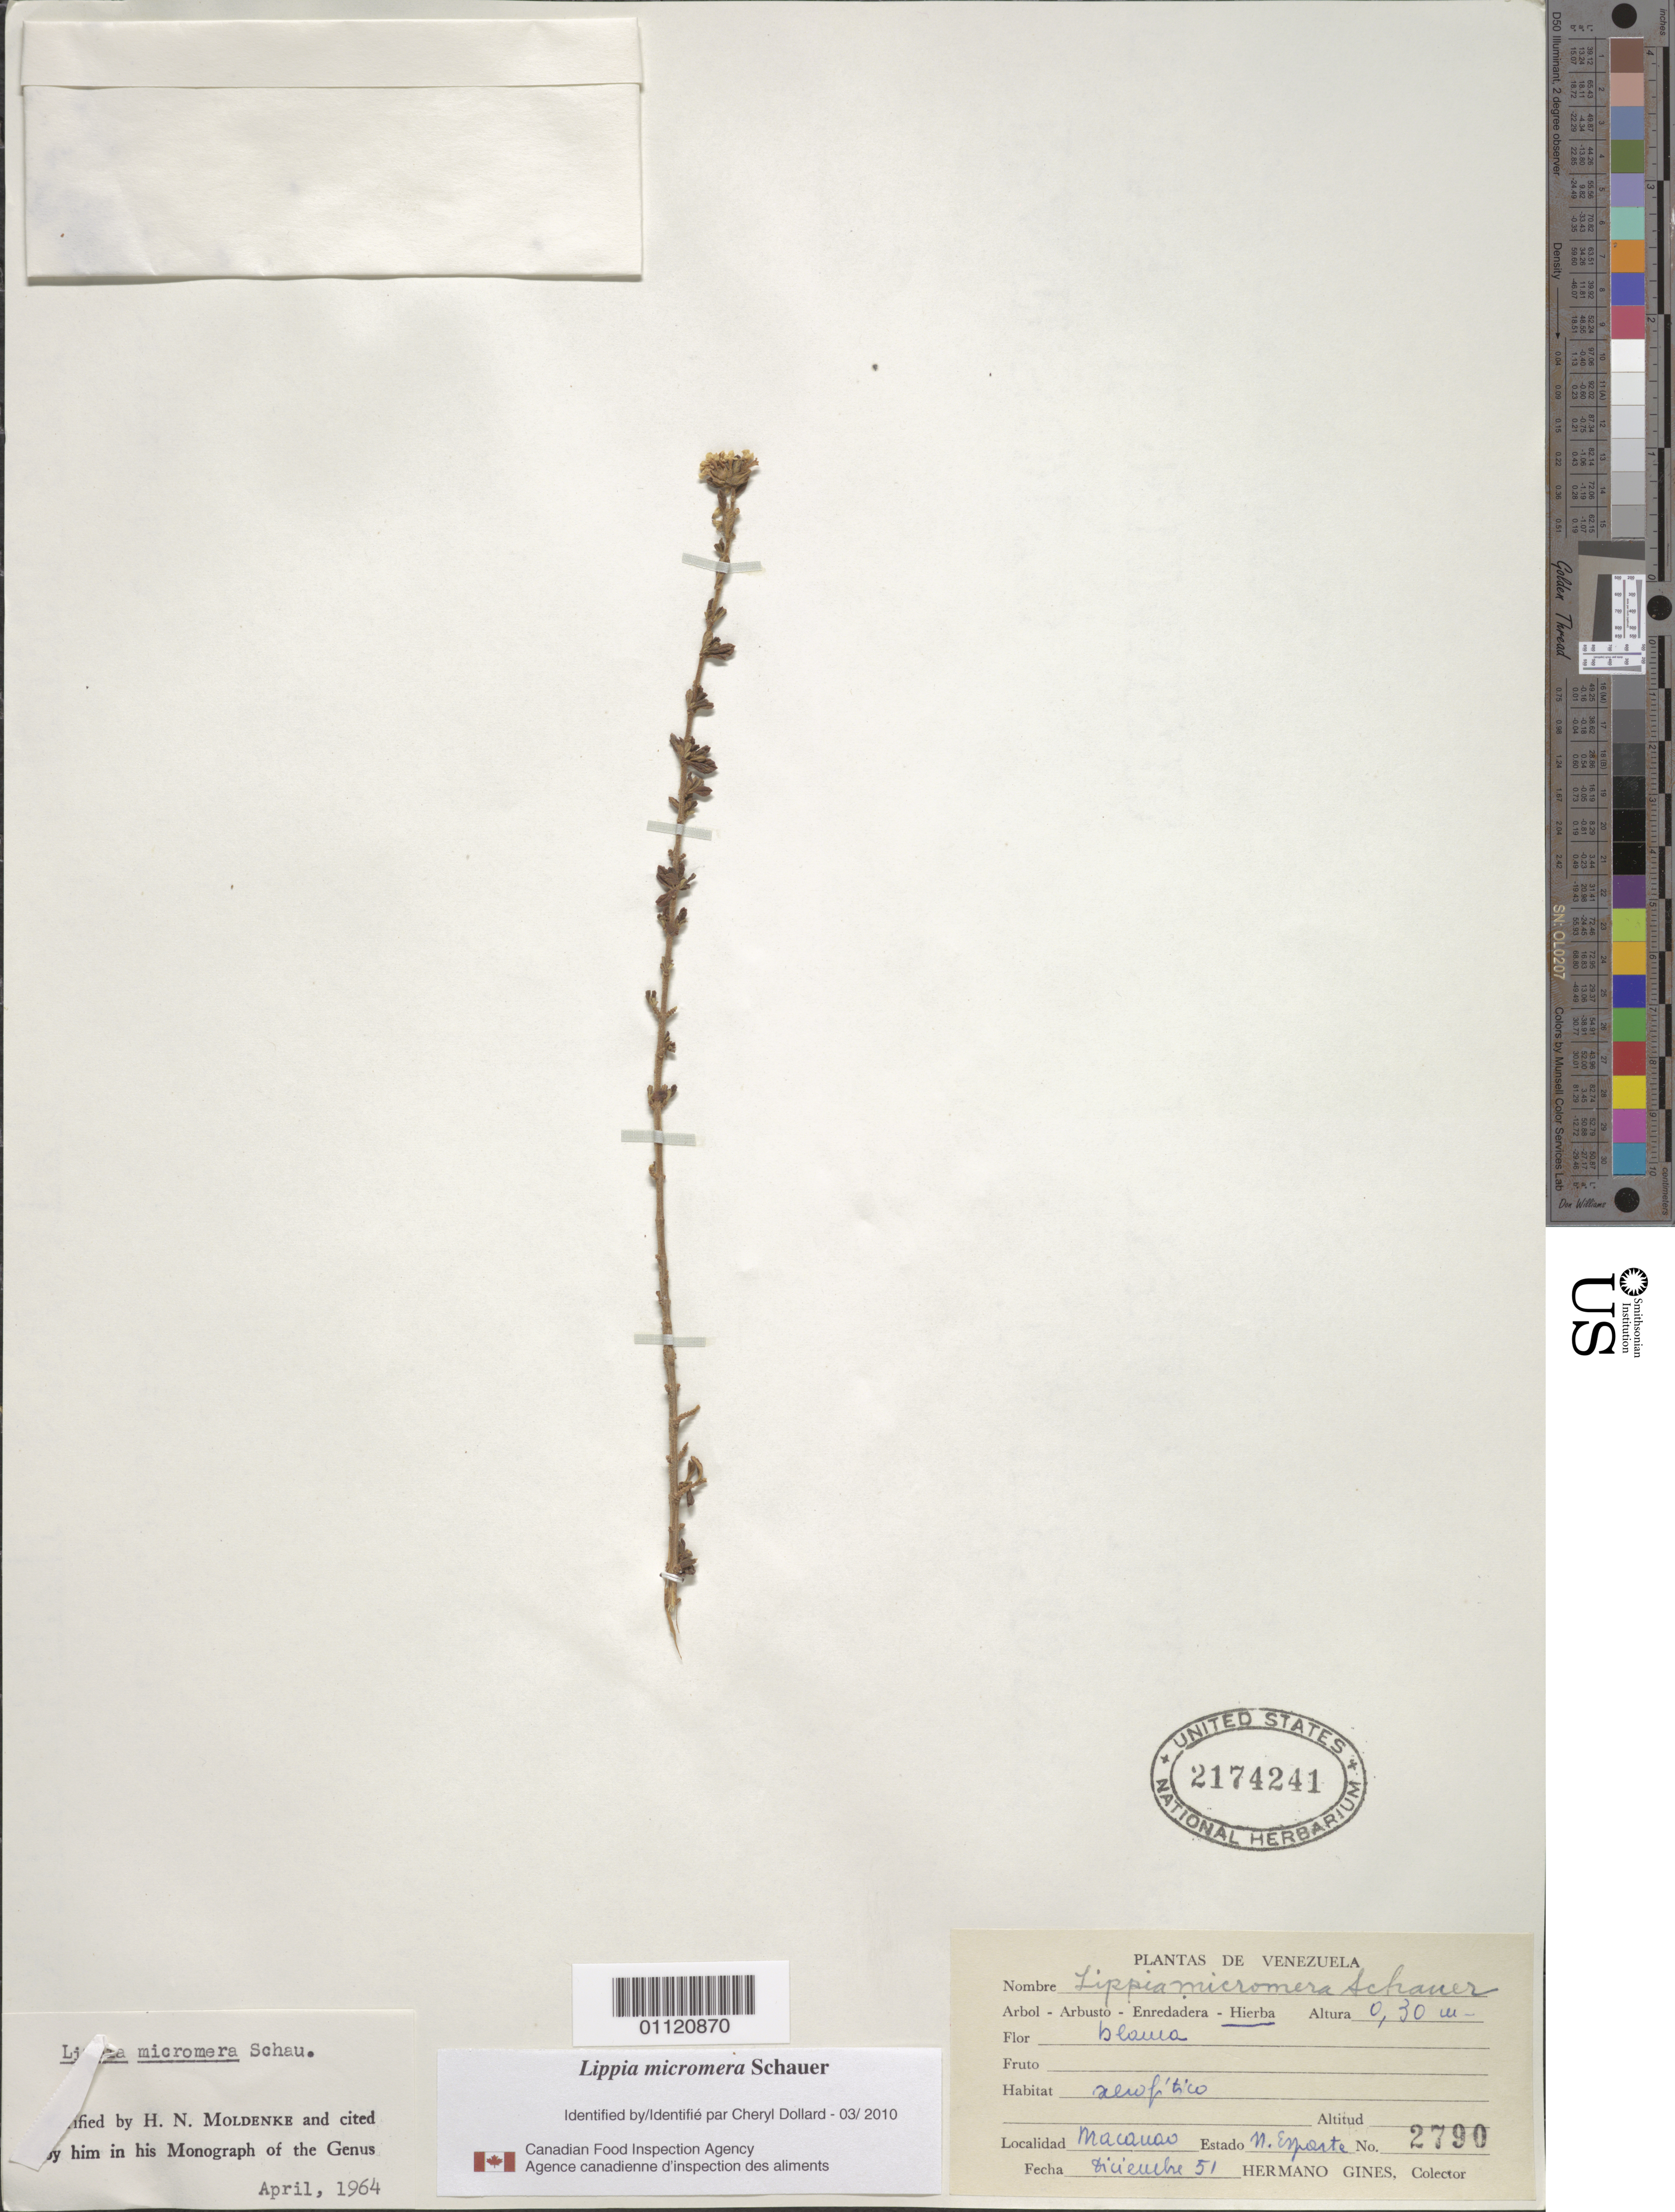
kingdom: Plantae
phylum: Tracheophyta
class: Magnoliopsida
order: Lamiales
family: Verbenaceae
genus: Lippia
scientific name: Lippia micromera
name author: Schauer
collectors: Bro. Gines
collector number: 2790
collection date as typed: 01 Dec 1951 to 31 Dec 1951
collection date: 1951-12-01/1951-12-31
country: Venezuela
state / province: Nueva Esparta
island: Margarita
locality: Macanao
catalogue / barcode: US 2174241